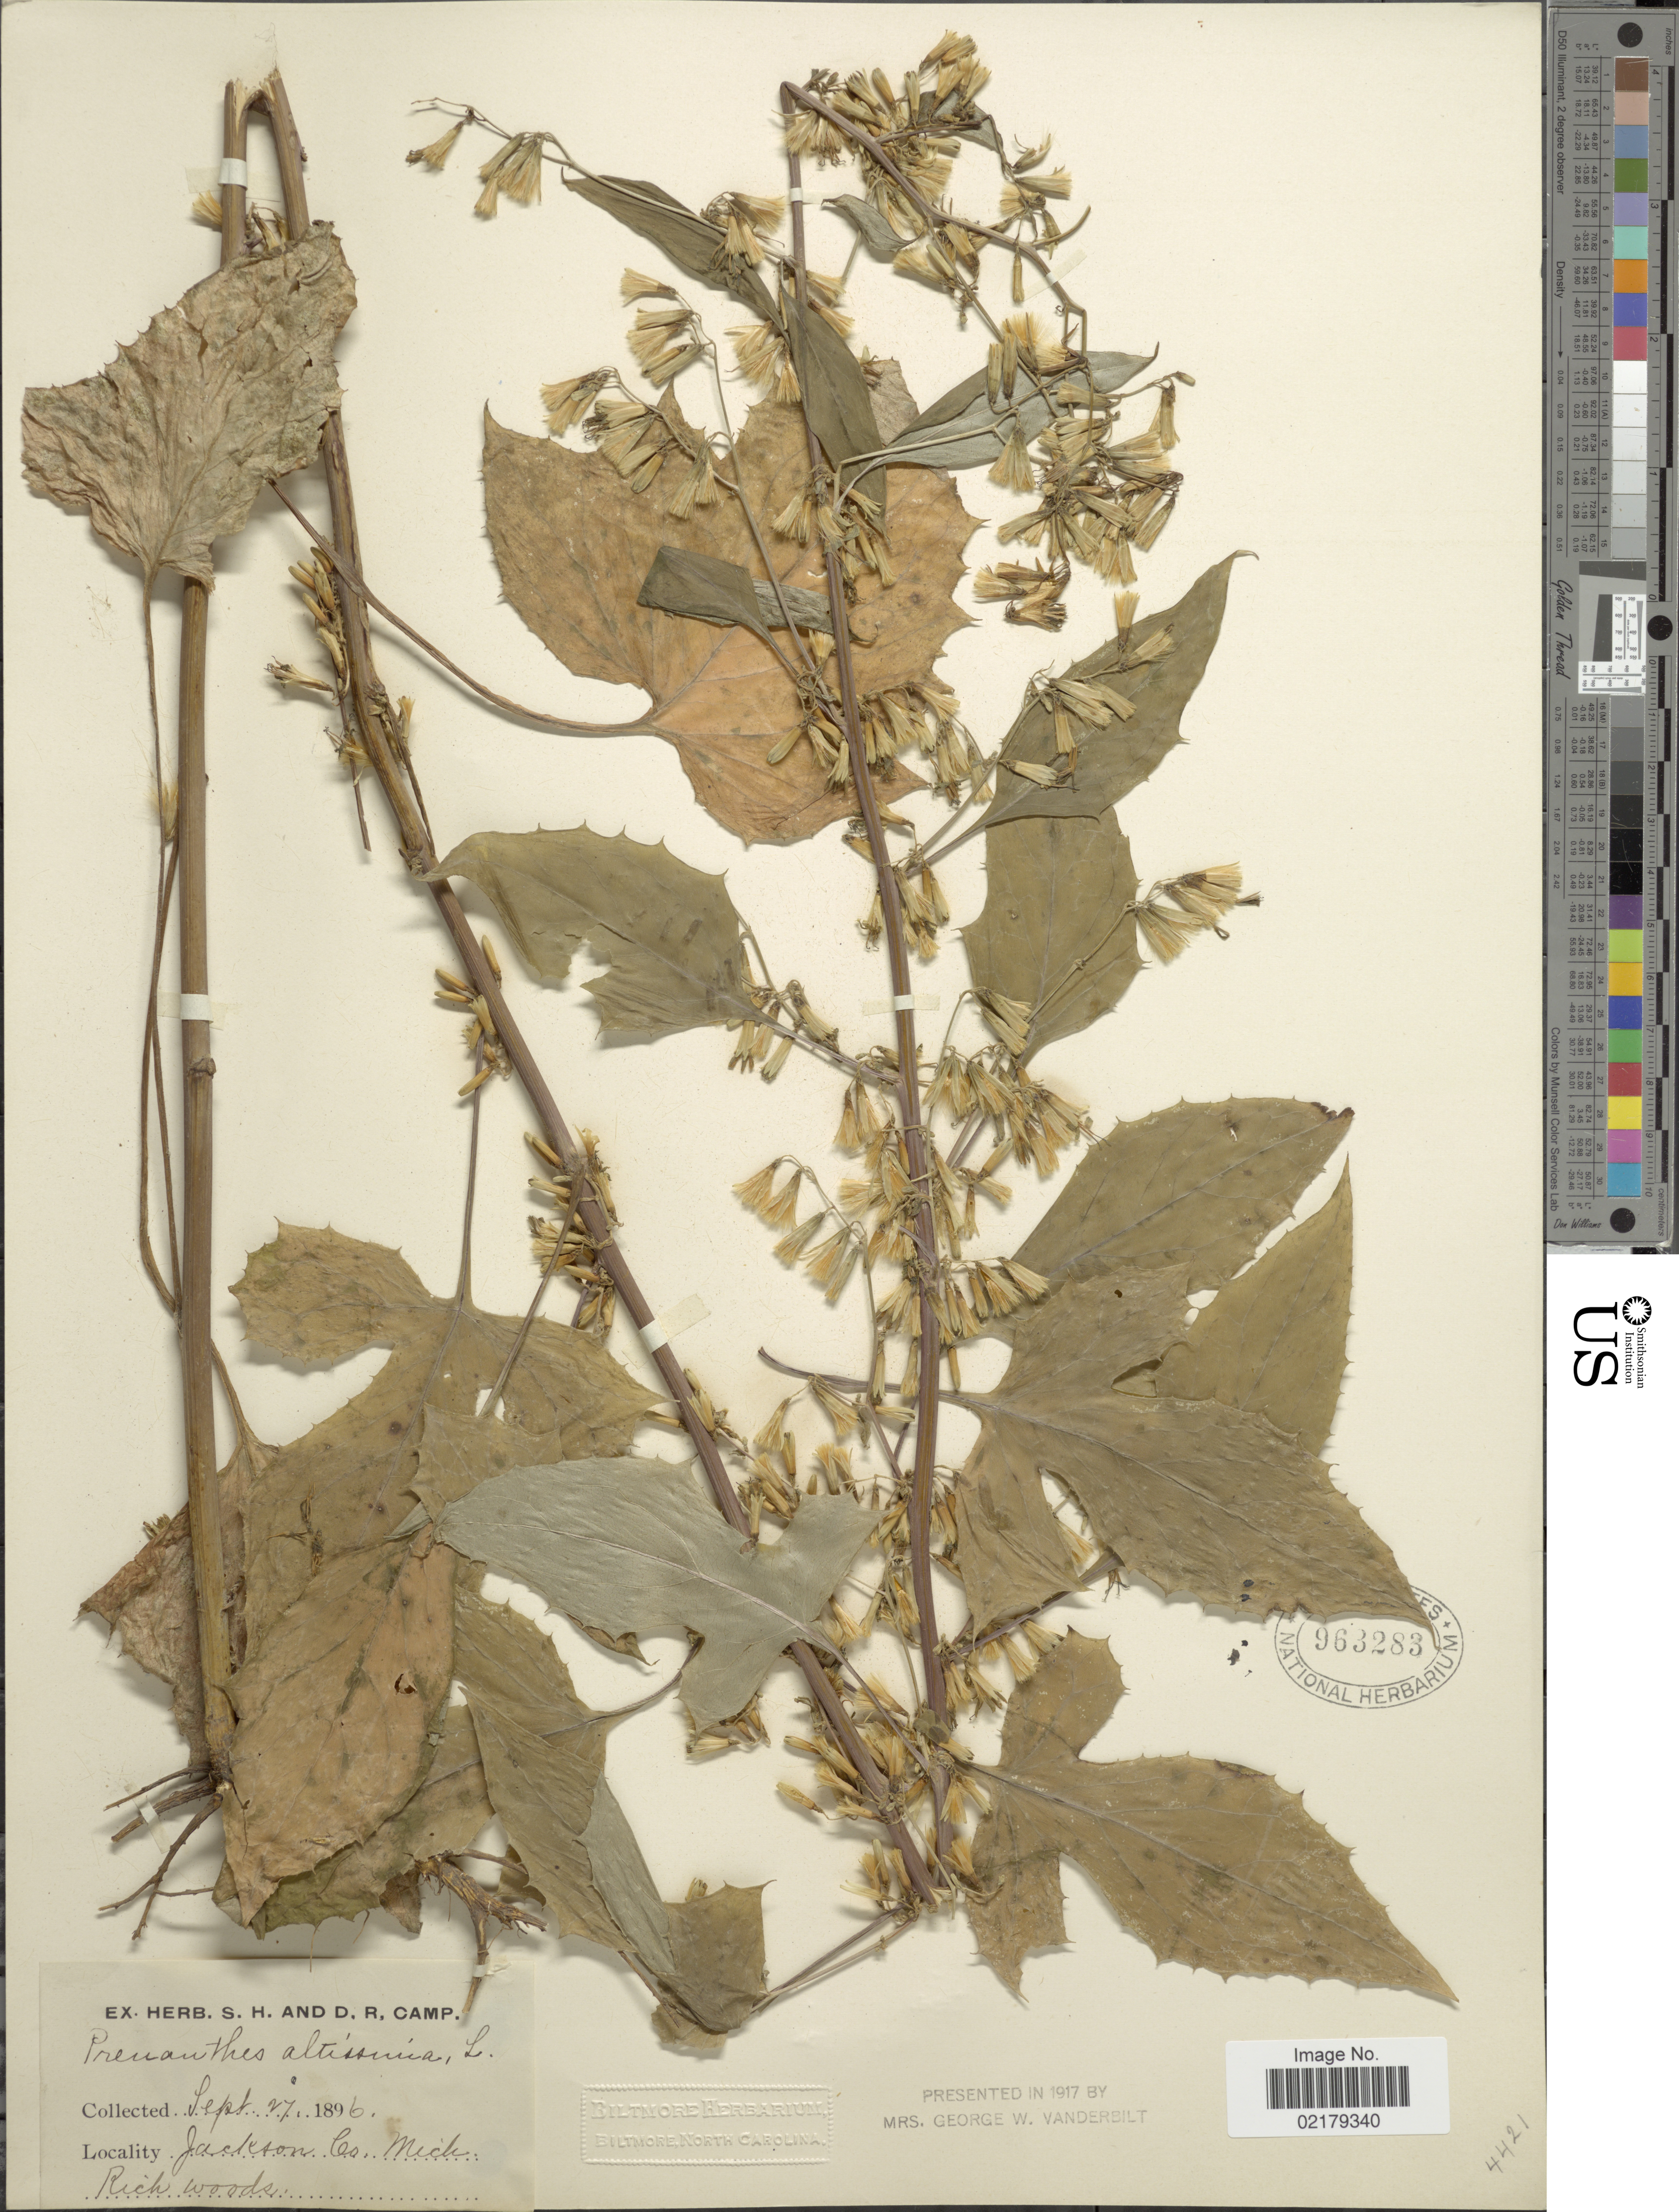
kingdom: Plantae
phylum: Tracheophyta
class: Magnoliopsida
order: Asterales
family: Asteraceae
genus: Nabalus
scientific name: Nabalus trifoliolatus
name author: Cass.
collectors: ex herb. S. H and D. R. Camp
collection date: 1896-09-27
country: United States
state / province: Michigan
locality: Jackson Co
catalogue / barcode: US 963283